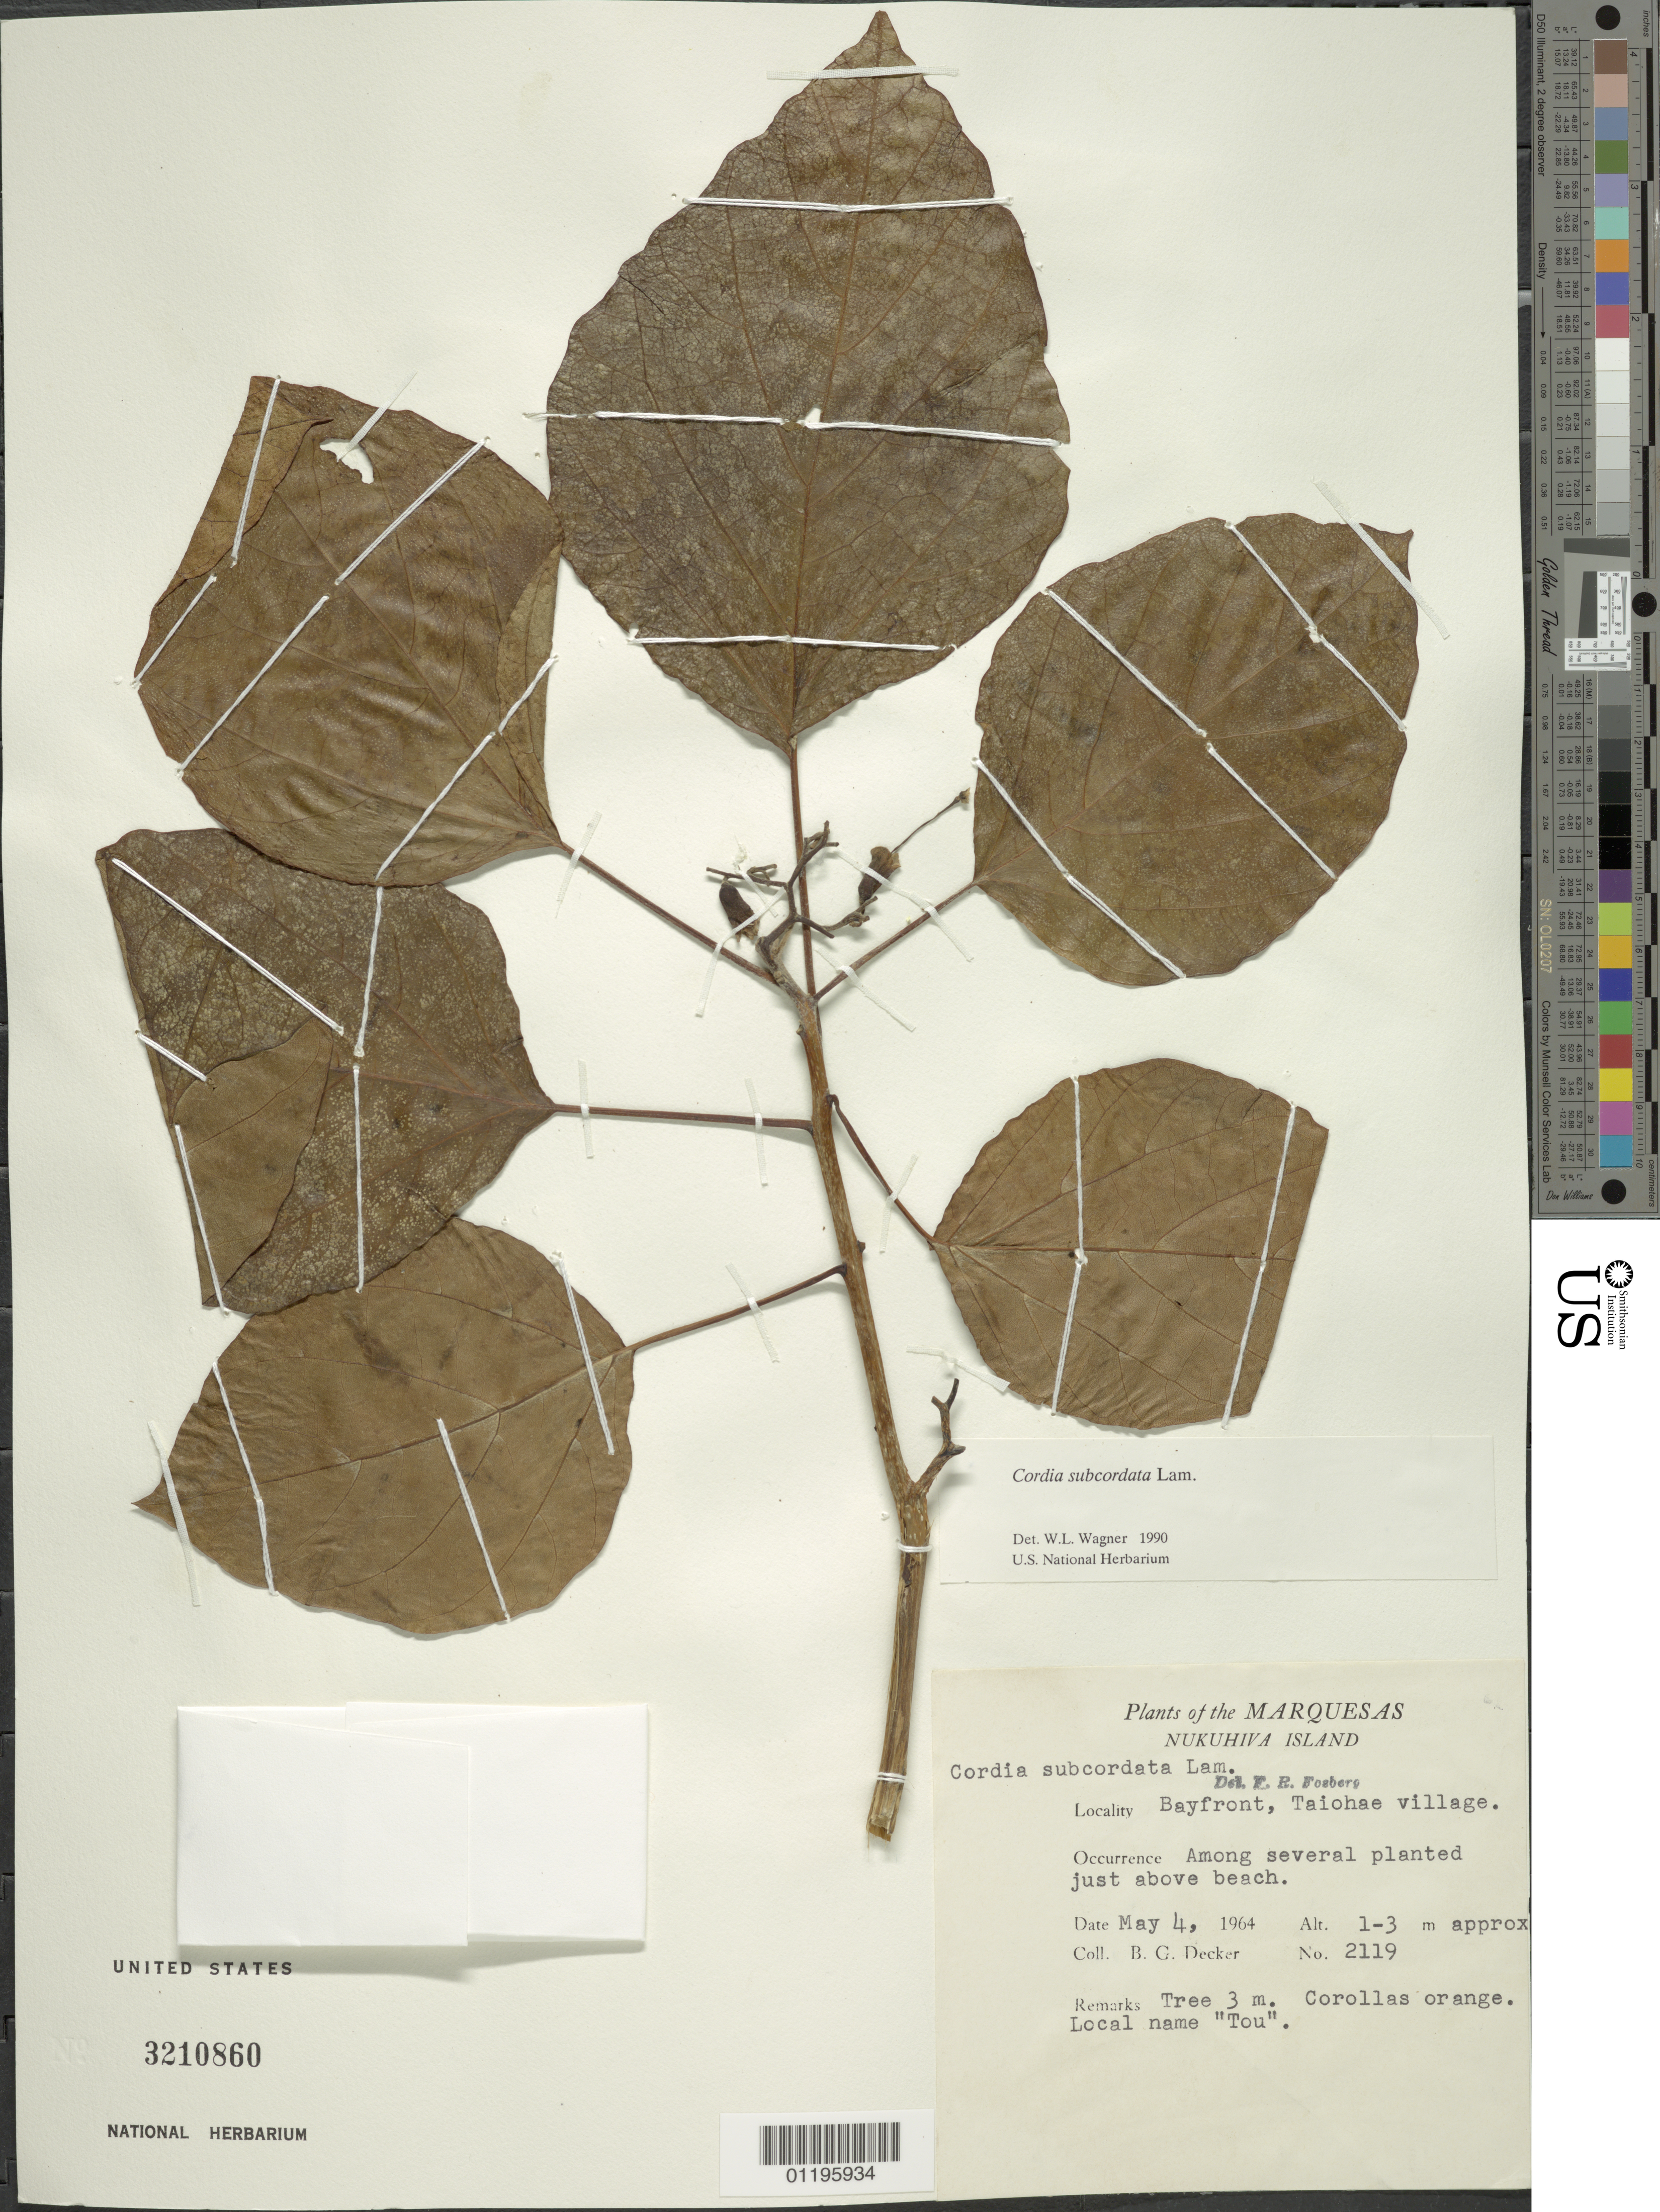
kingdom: Plantae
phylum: Tracheophyta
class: Magnoliopsida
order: Boraginales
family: Cordiaceae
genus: Cordia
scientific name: Cordia subcordata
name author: Lam.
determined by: Wagner, W. L., (BOT), Smithsonian Institution - National Museum of Natural History (UNITED STATES)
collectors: B. G. Decker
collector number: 2119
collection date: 1964-05-04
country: French Polynesia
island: Nuku Hiva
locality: Taiohae village, bayfront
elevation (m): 1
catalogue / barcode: US 3210860